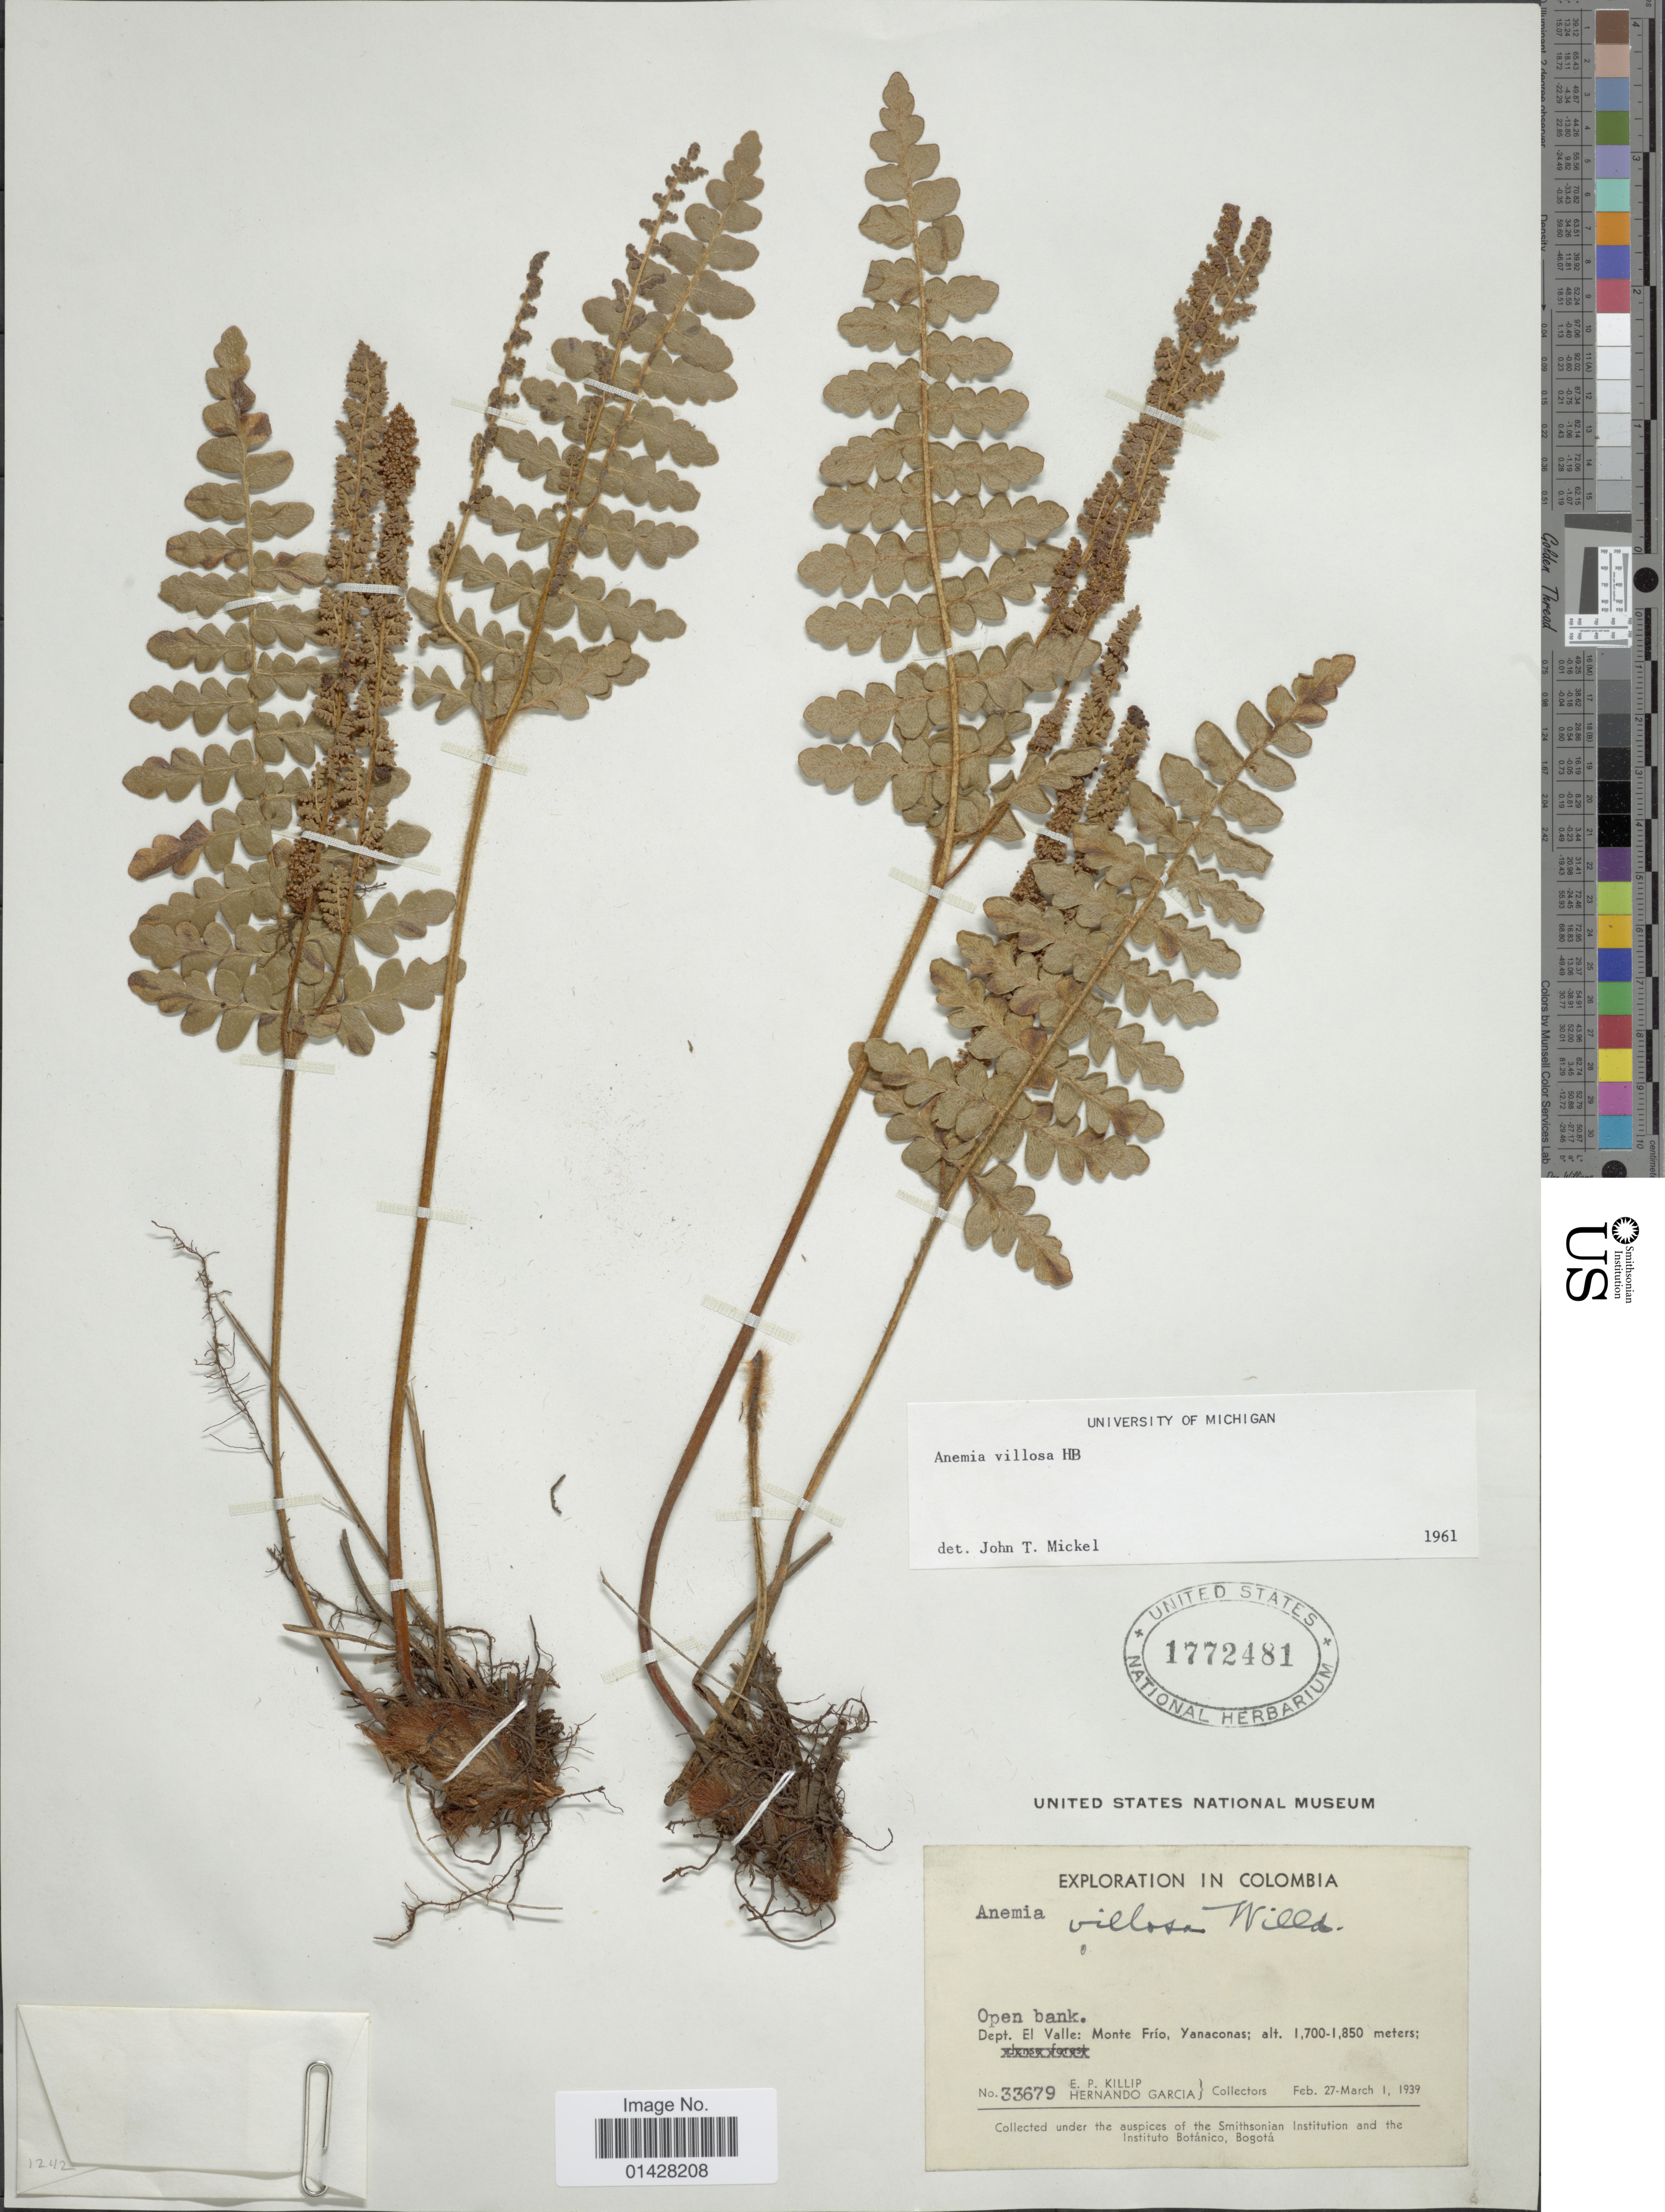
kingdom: Plantae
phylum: Tracheophyta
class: Polypodiopsida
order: Schizaeales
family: Anemiaceae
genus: Anemia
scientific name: Anemia villosa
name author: Humb. & Bonpl. ex Willd.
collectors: E. P. Killip & H. Garcia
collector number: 33679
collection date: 1939-02-27/1939-03-01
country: Colombia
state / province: Valle del Cauca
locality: Open bank. Dept. El Valle: Monte Frío, Yanaconas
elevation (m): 1700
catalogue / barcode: US 1772481